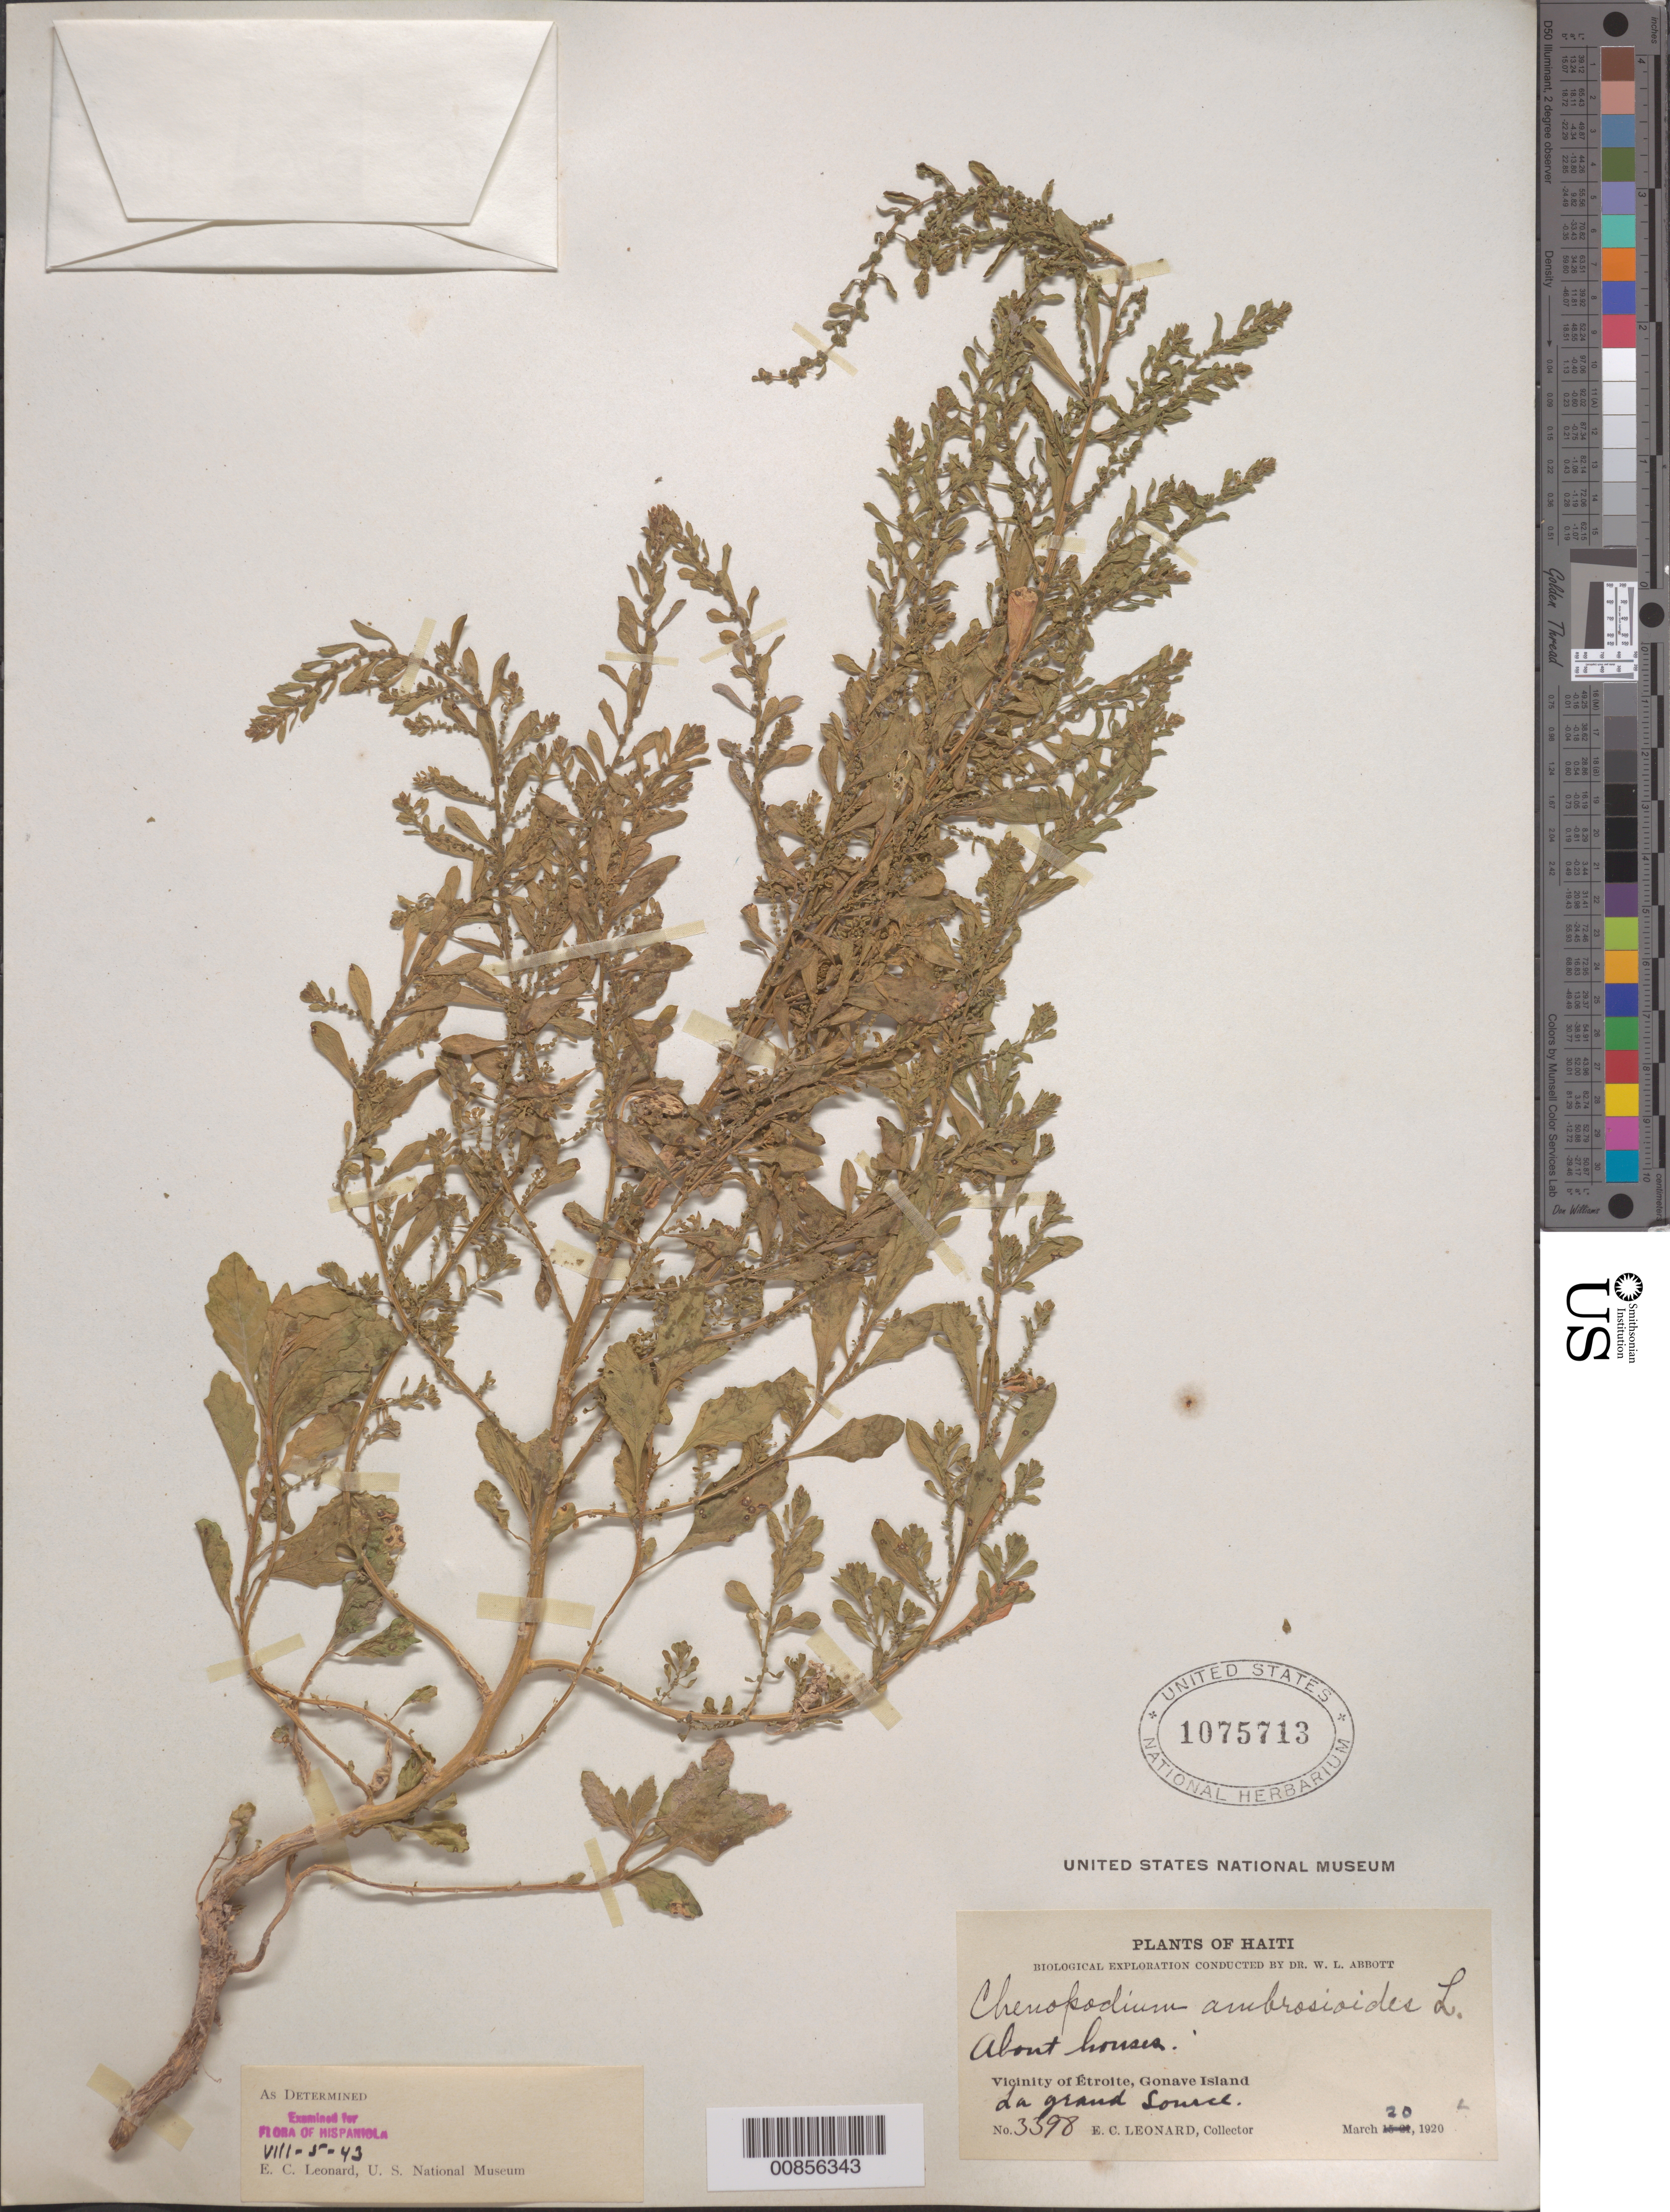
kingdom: Plantae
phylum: Tracheophyta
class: Magnoliopsida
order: Caryophyllales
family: Amaranthaceae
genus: Chenopodium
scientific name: Chenopodium ambrosioides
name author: L.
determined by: Leonard, Emery C., (US)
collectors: E. C. Leonard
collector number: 3398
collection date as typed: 20 Mar 1920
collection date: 1920-03-20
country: Haiti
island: Gonave I.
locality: Vicinity of Étroite, Gonave Island. La Grand Source.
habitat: About houses.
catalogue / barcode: US 1075713